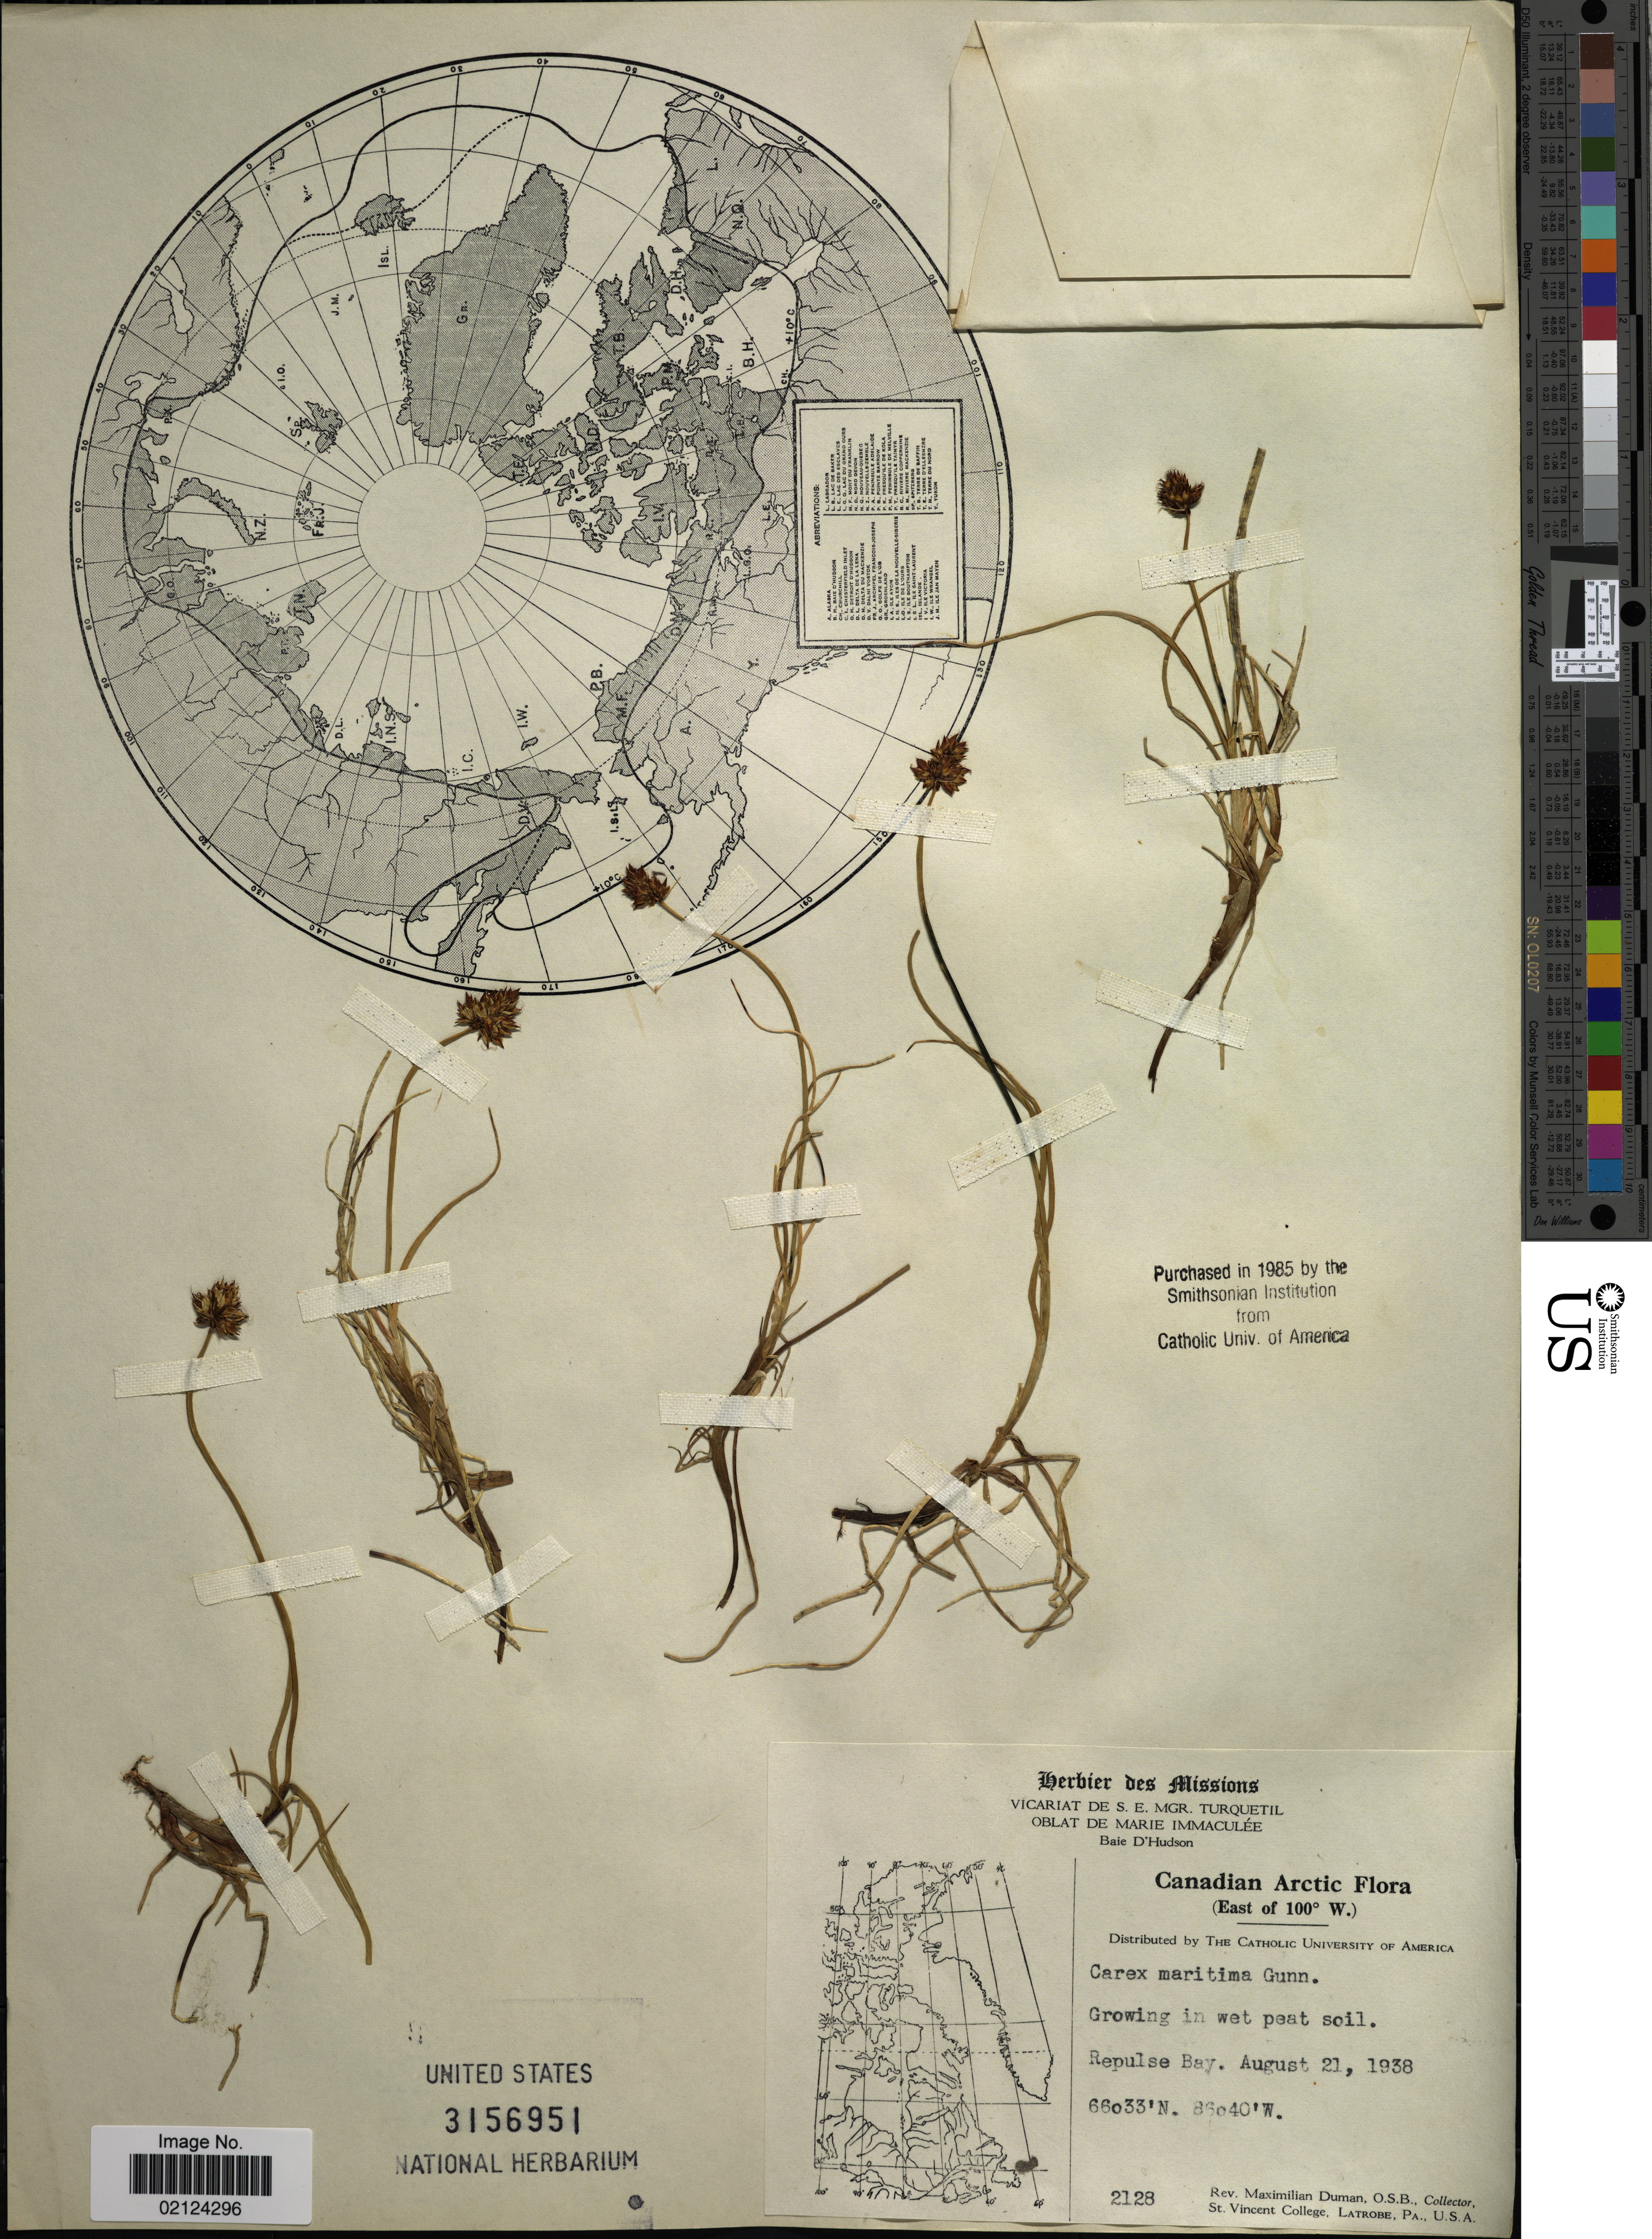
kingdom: Plantae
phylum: Tracheophyta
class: Liliopsida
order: Poales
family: Cyperaceae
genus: Carex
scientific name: Carex maritima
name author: Gunnerus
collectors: M. Duman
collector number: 2128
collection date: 1938-08-21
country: Canada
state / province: Nunavut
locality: Canadian Arctic. East of 100° W. Repulse Bay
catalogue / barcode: US 3156951